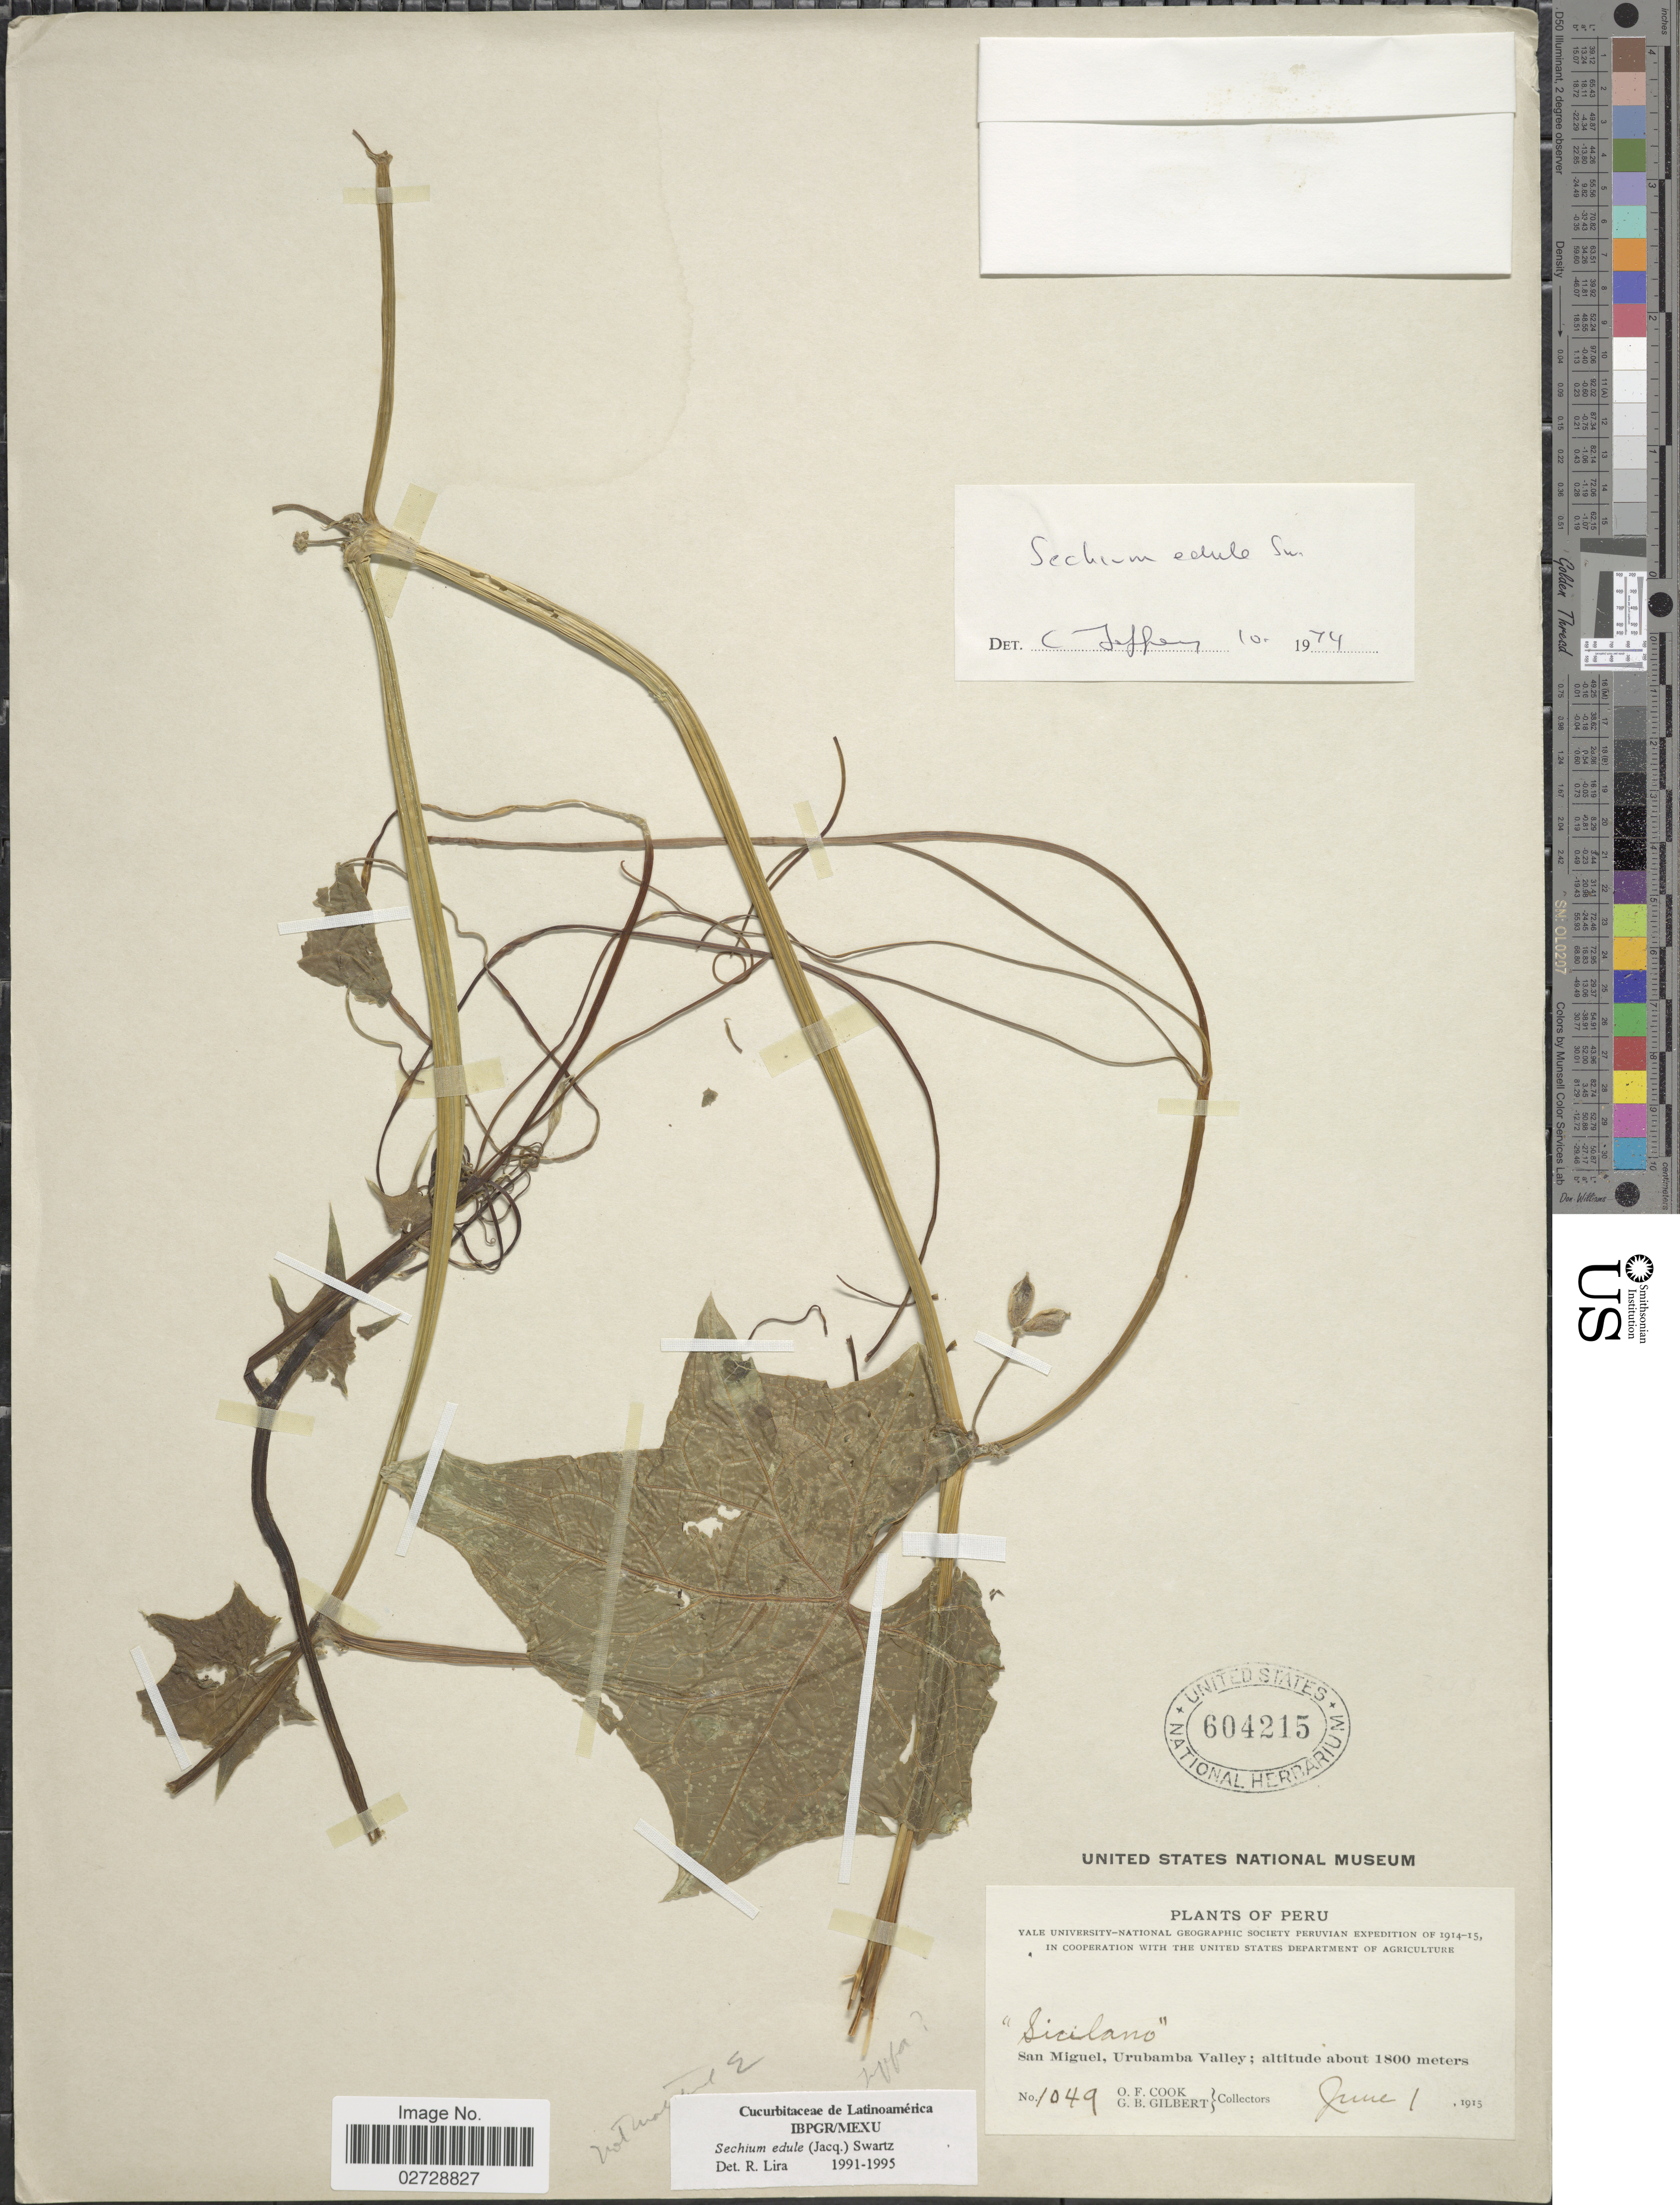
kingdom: Plantae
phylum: Tracheophyta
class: Magnoliopsida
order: Cucurbitales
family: Cucurbitaceae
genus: Sicyos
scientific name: Sicyos edulis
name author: Jacq.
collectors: O. F. Cook & G. B. Gilbert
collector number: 1049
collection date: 1915-06-01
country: Peru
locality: San Miguel, Urubamba Valley.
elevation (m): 1800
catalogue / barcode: US 604215